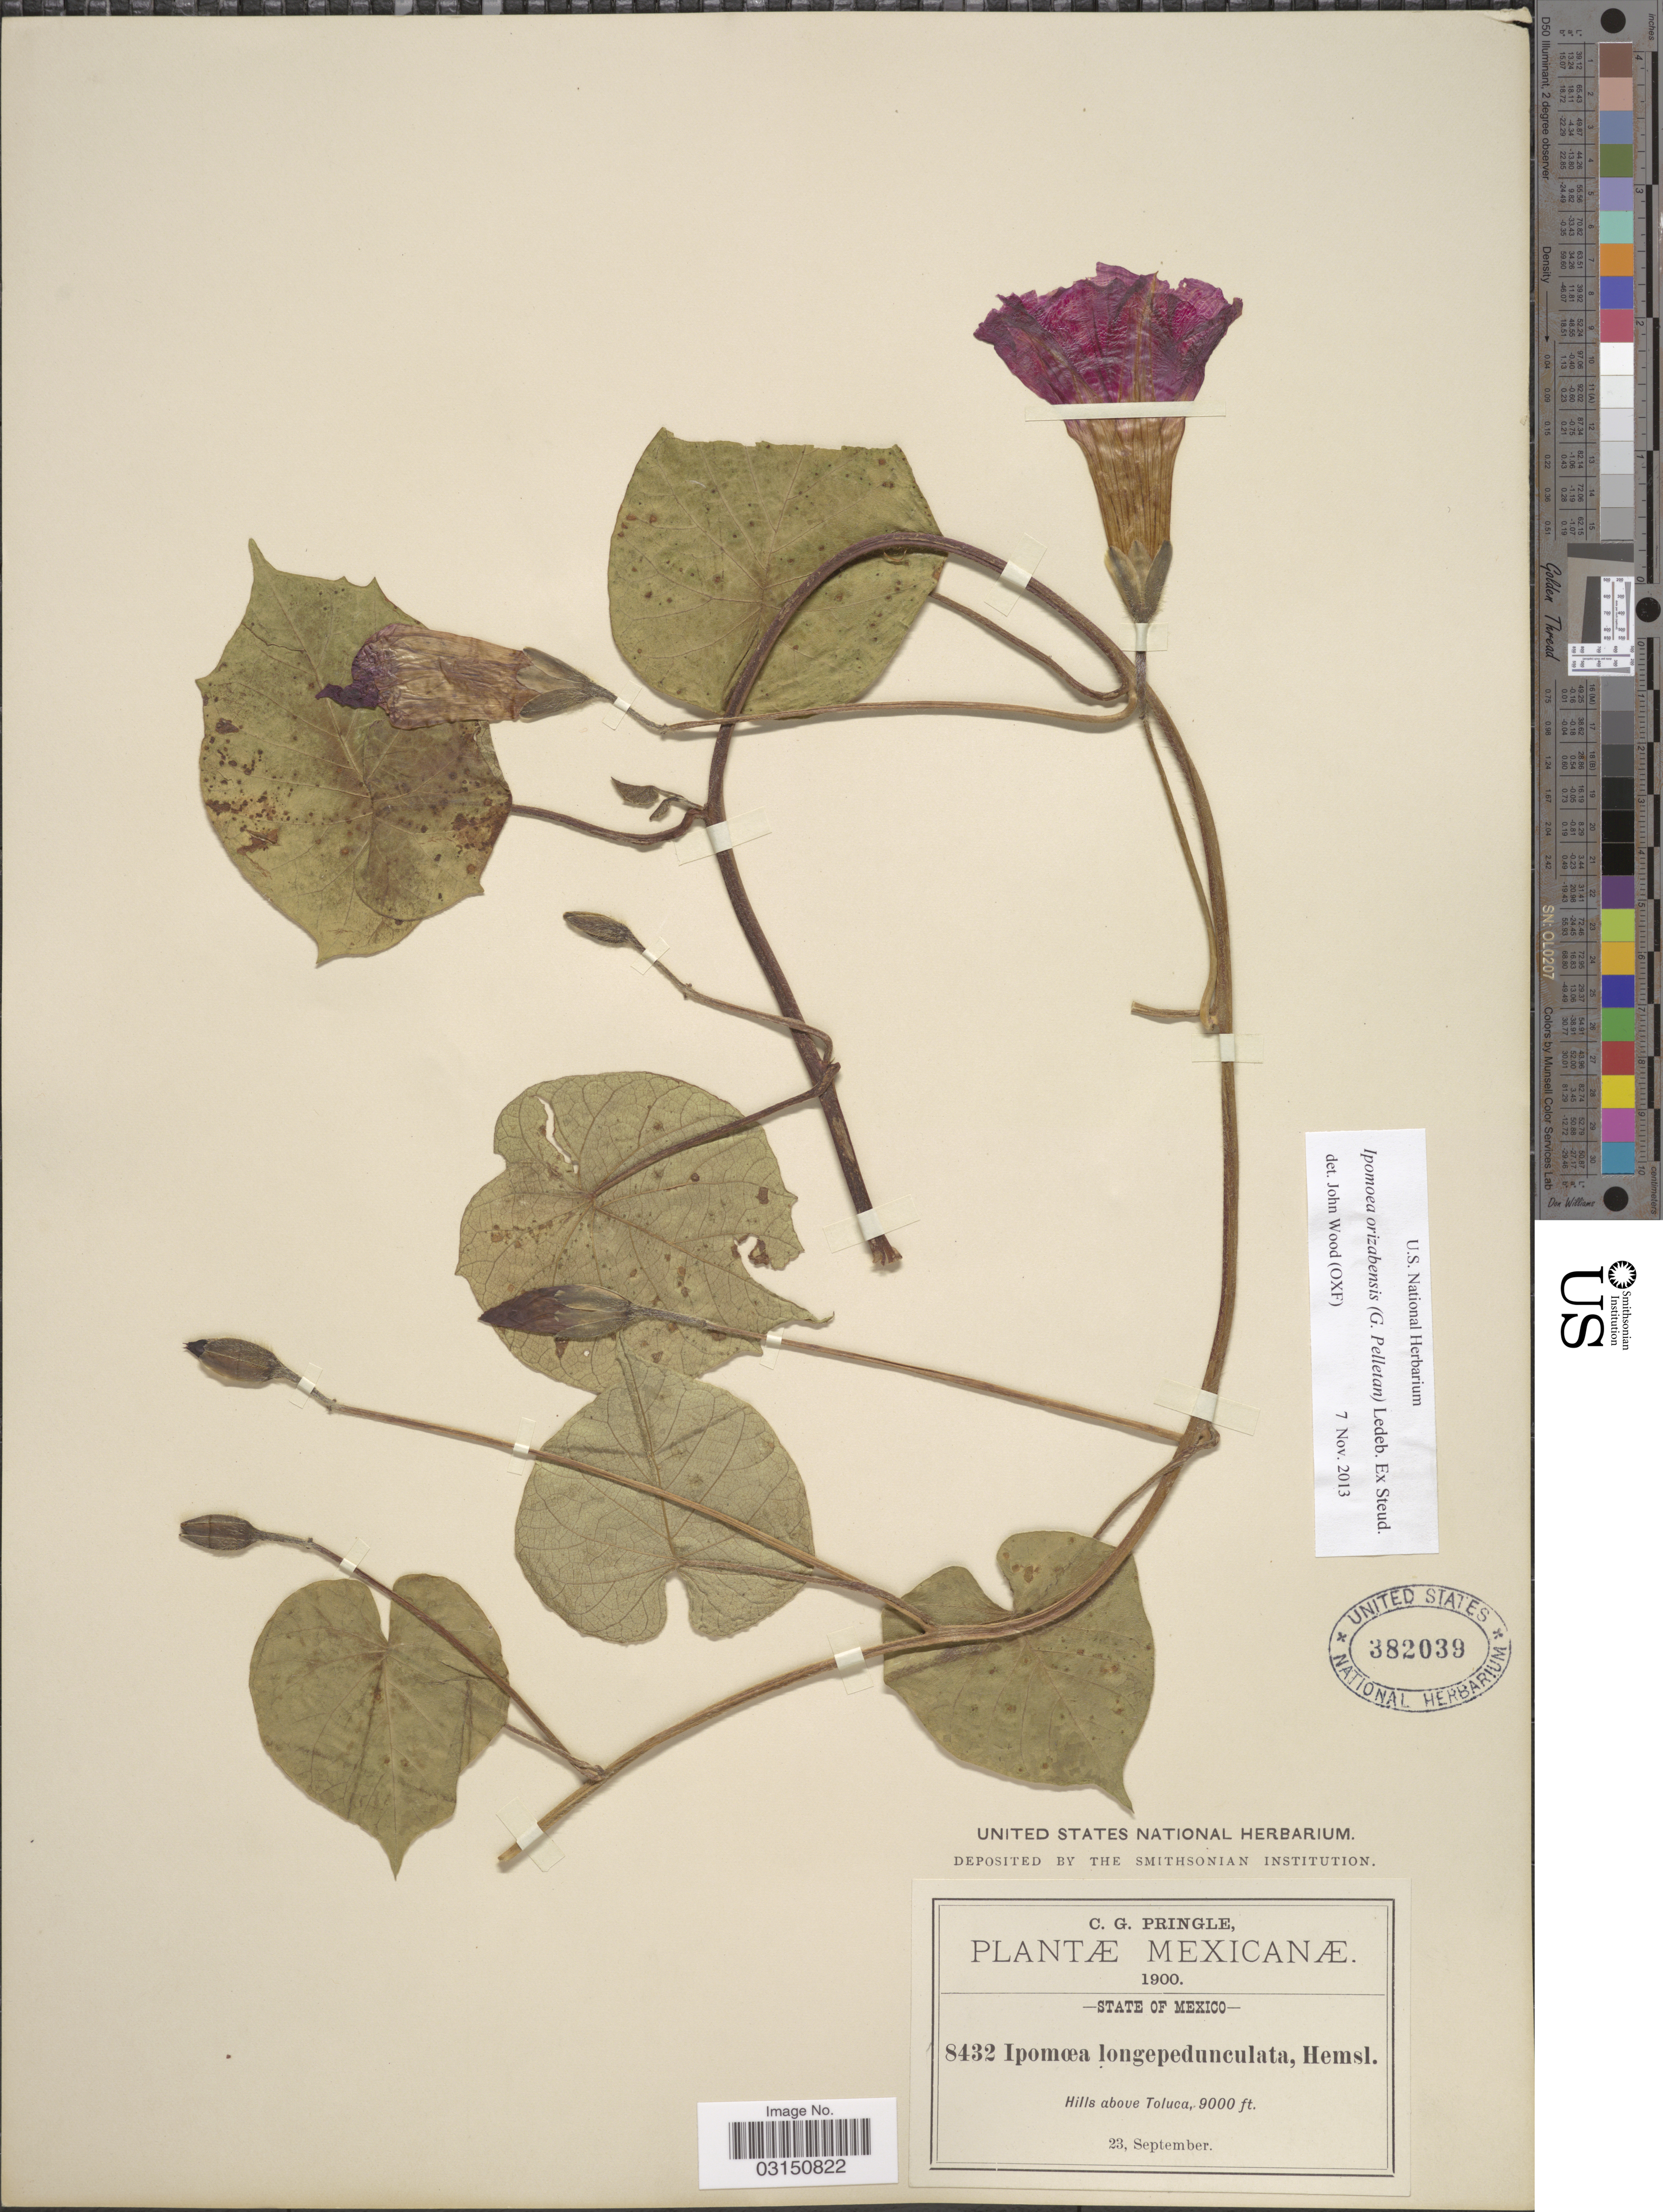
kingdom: Plantae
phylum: Tracheophyta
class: Magnoliopsida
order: Solanales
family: Convolvulaceae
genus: Ipomoea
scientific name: Ipomoea orizabensis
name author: (G. Pelletan) Ledeb. ex Steud.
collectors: C. G. Pringle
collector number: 8432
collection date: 1900-09-23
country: Mexico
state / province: México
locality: Hills above Toluca.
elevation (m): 2743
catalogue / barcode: US 382039